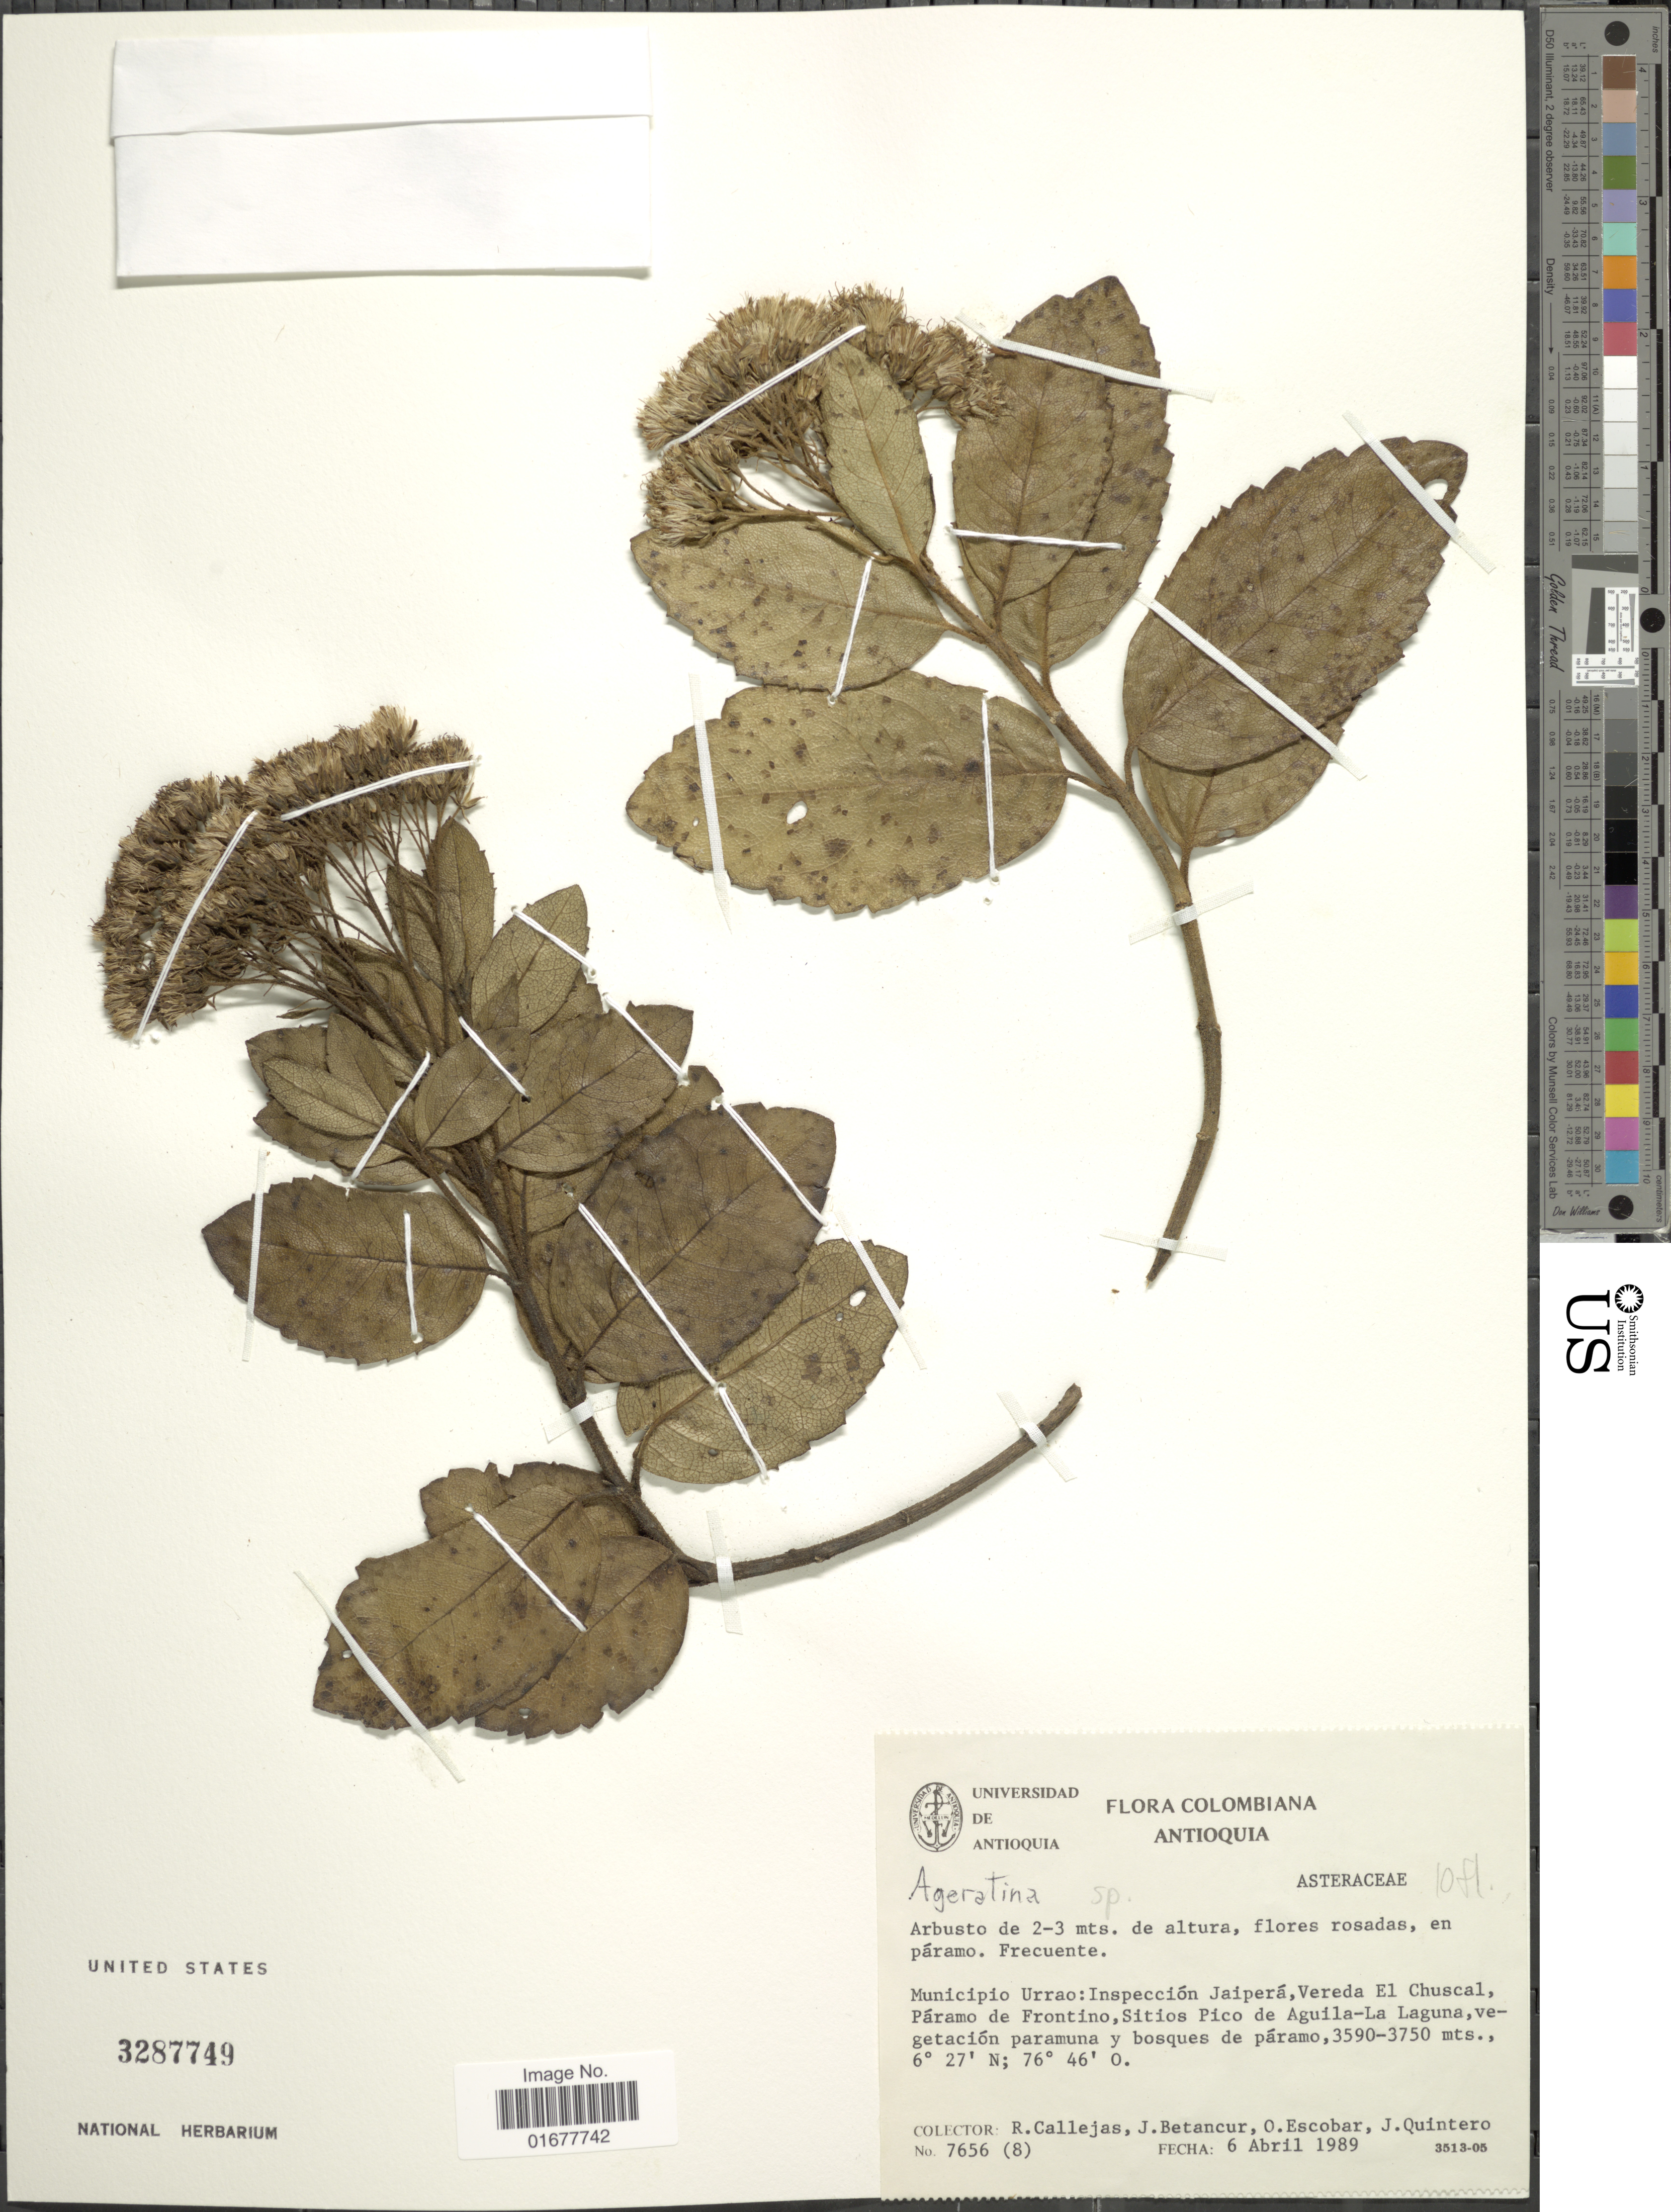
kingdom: Plantae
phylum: Tracheophyta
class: Magnoliopsida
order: Asterales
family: Asteraceae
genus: Ageratina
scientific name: Ageratina sp.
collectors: R. Callejas, J. Betancur, O. D. Escobar & J. Quintero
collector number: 7656(8)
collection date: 1989-04-06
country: Colombia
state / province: Antioquia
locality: Municipio Urrao: Inspeccon Jaipera, Vereda el Chuscal, Paramo de Frontino, Sitios Pico de Aguila-La Laguna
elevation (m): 3590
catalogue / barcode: US 3287749